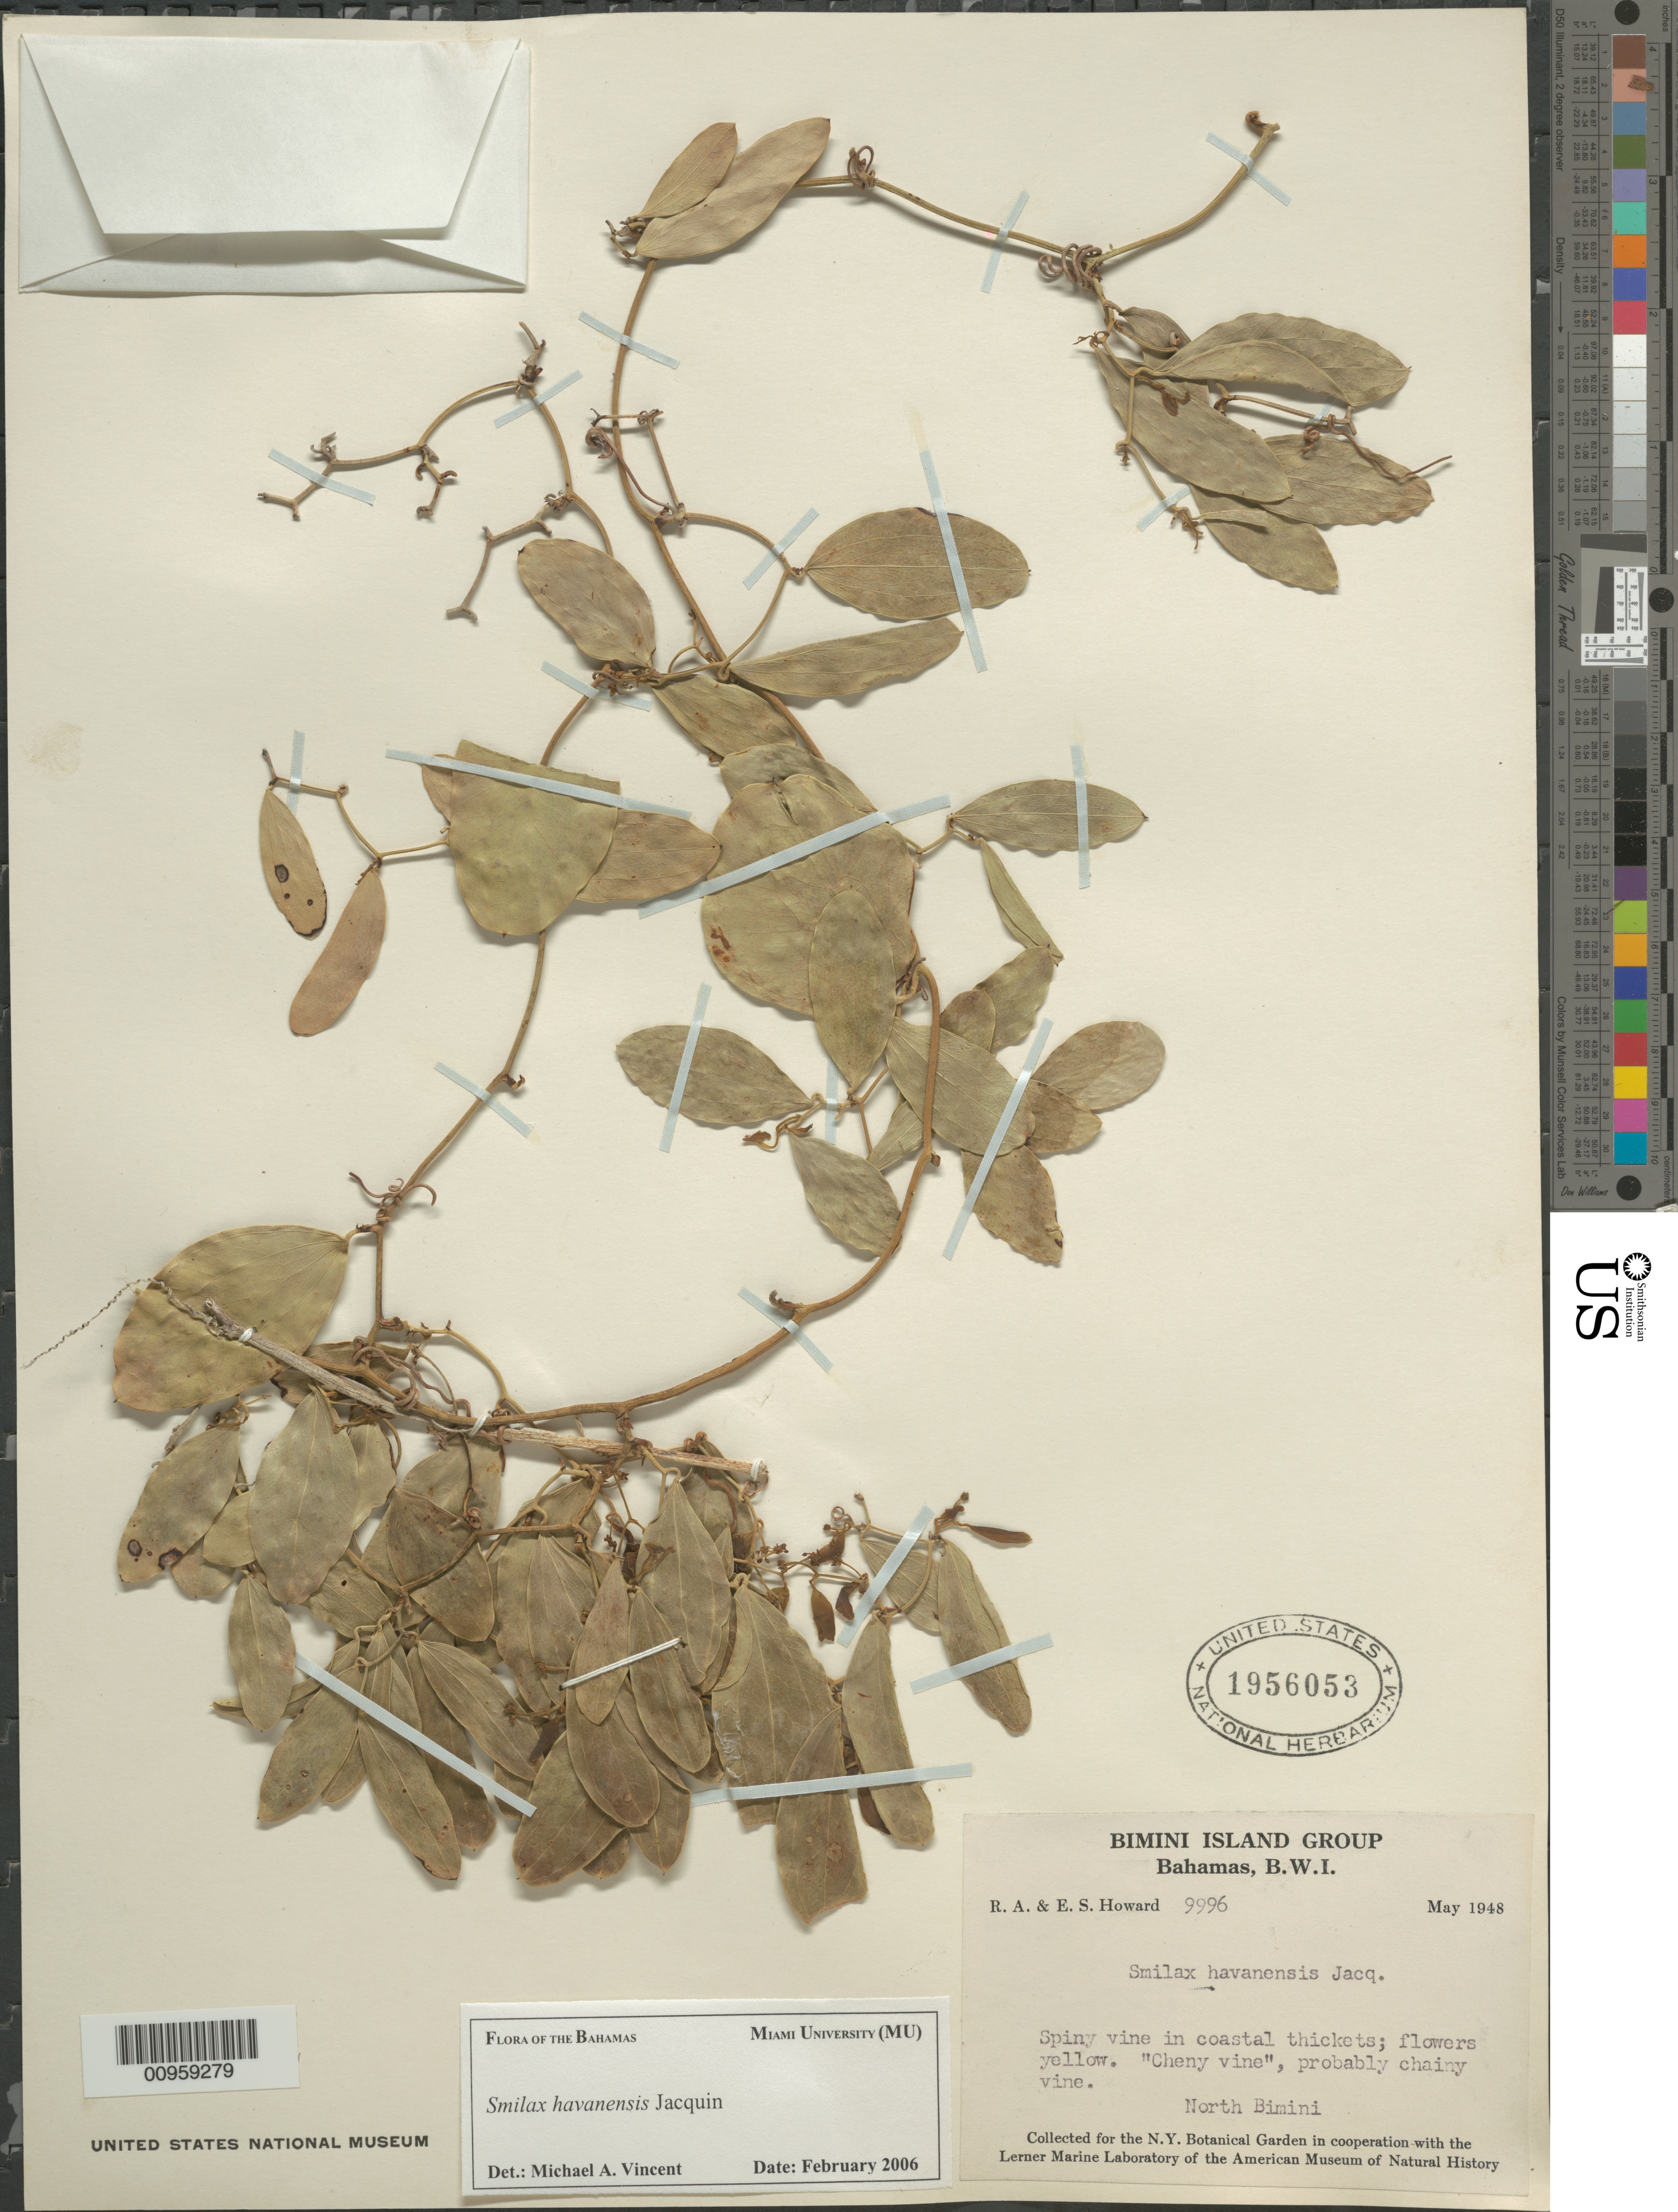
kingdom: Plantae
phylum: Tracheophyta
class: Liliopsida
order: Liliales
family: Smilacaceae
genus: Smilax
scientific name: Smilax havanensis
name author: Jacq.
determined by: Vincent, Michael A.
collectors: R. A. Howard & E. S. Howard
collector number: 9996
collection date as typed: May 1948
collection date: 1948-05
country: Bahamas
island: North Bimini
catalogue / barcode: US 1956053